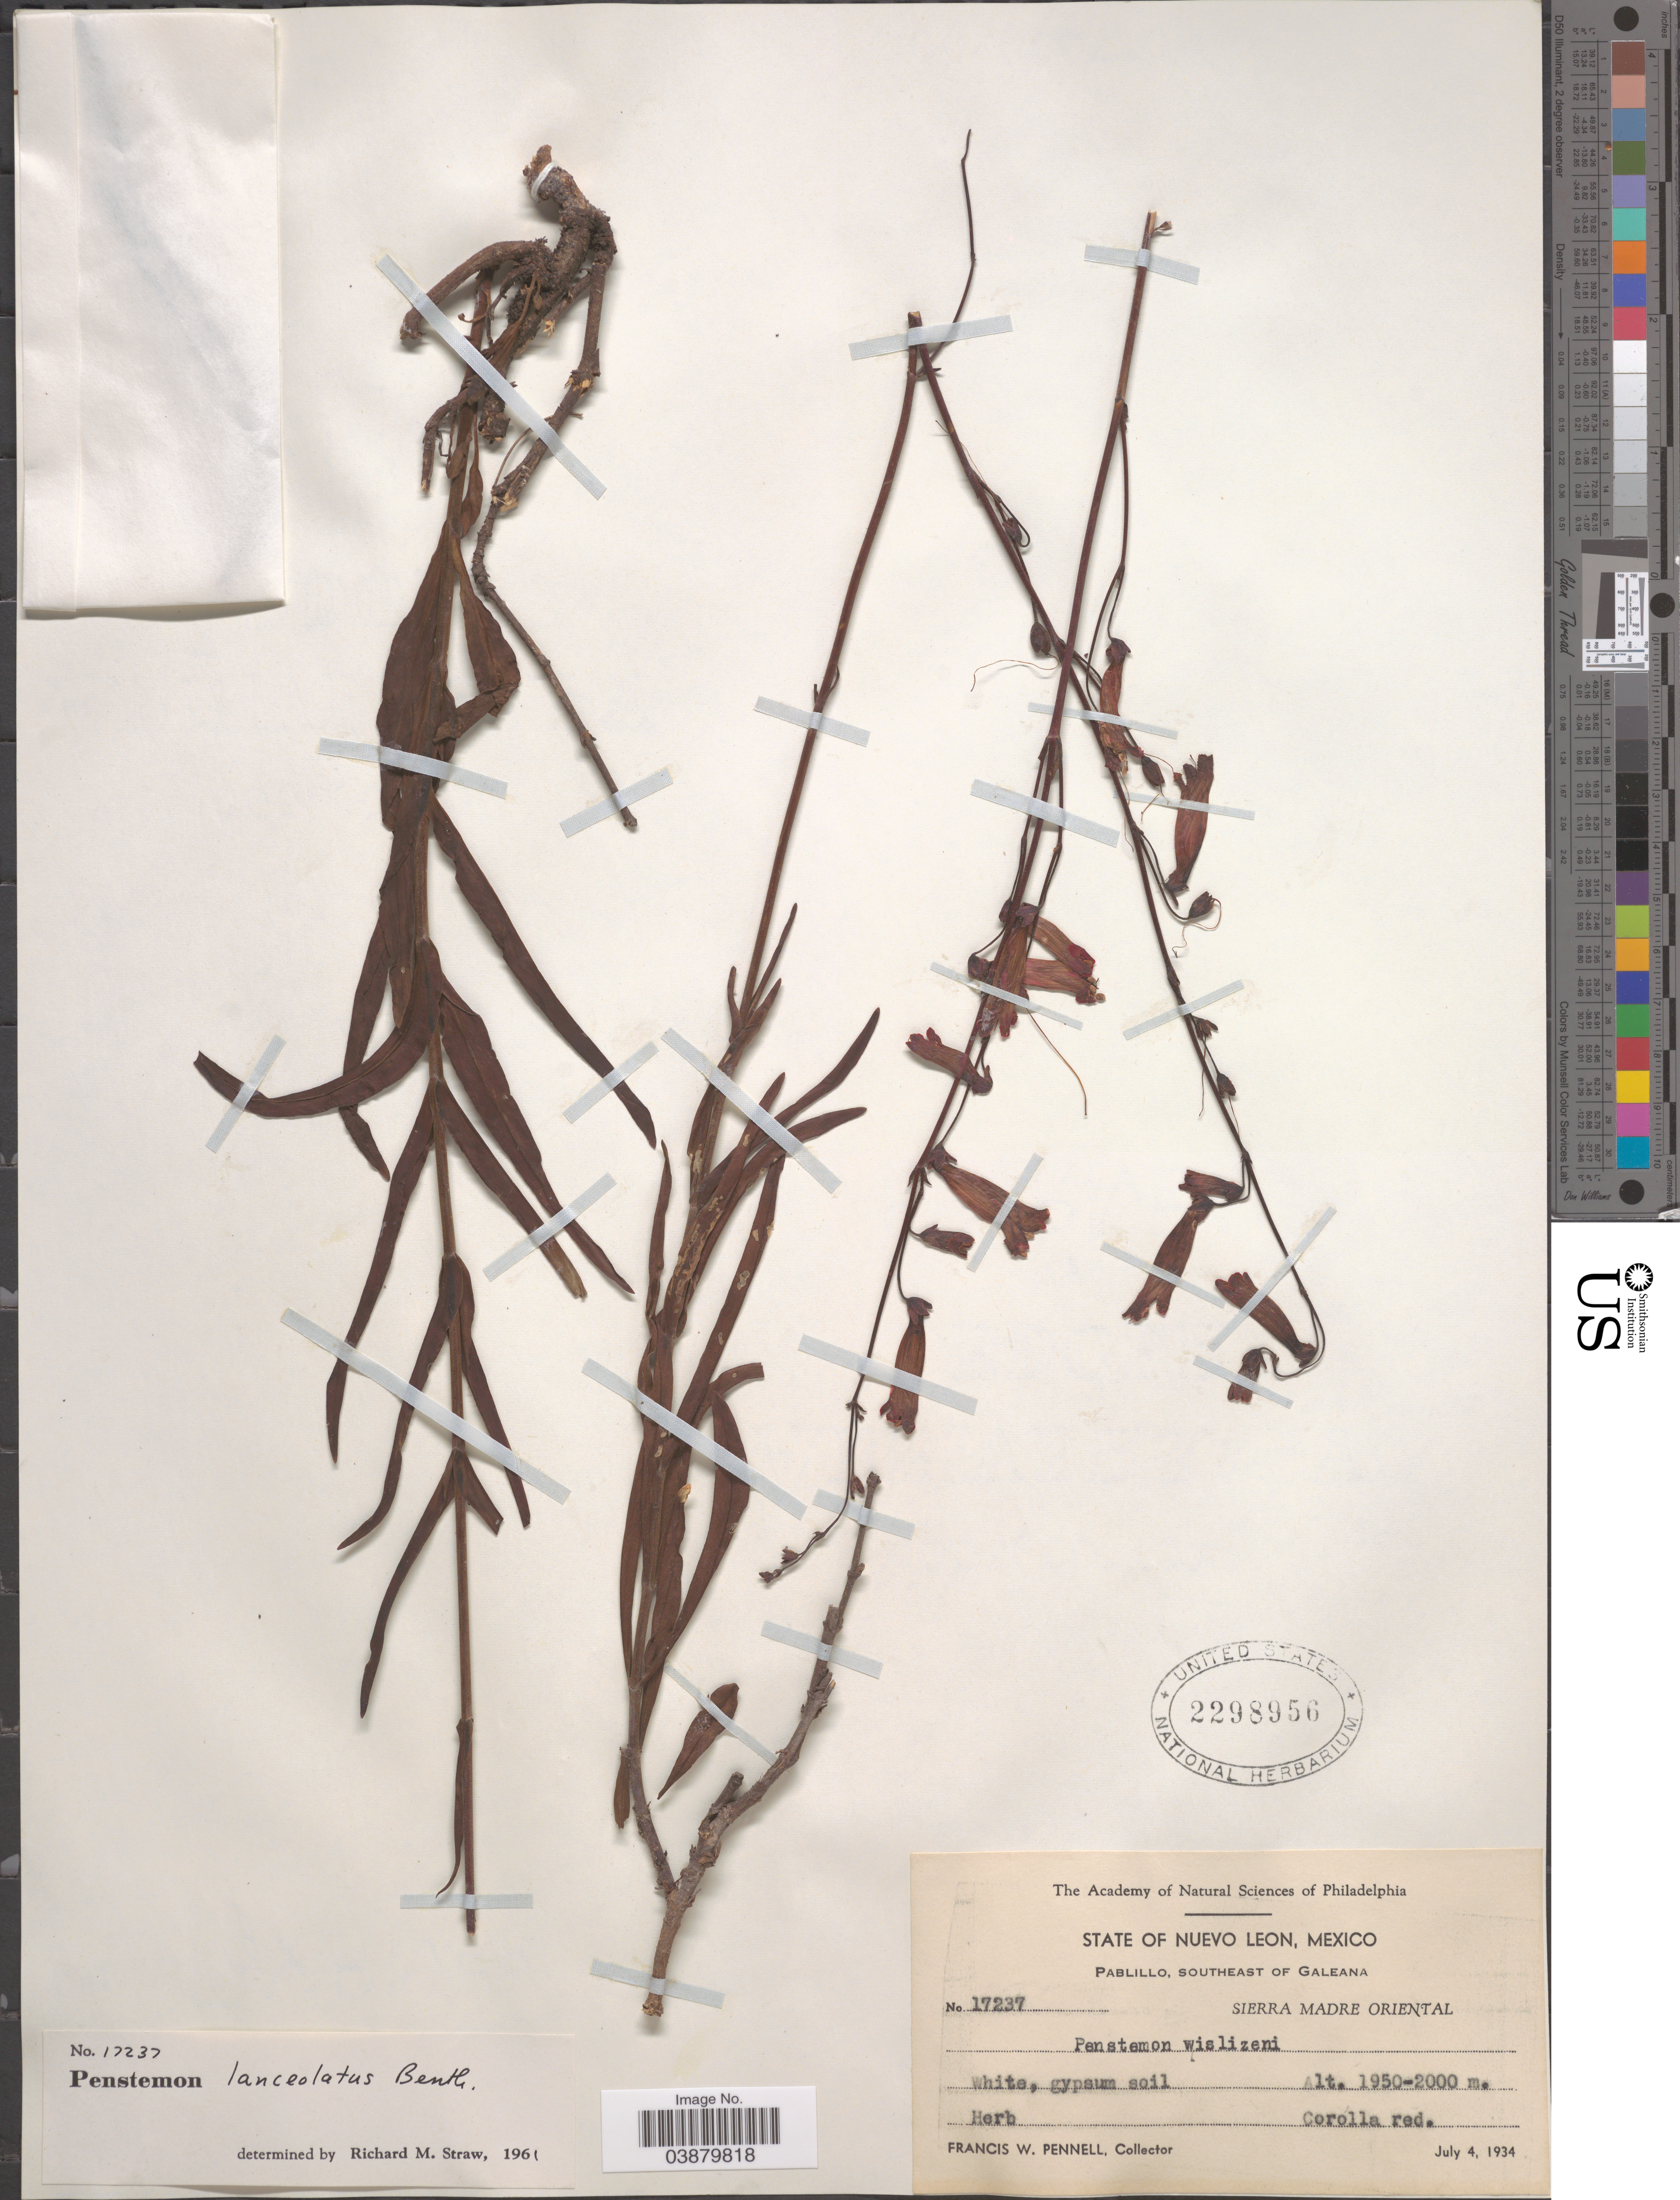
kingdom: Plantae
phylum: Tracheophyta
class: Magnoliopsida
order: Lamiales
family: Plantaginaceae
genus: Penstemon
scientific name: Penstemon lanceolatus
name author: Benth.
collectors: F. W. Pennell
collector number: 17237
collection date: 1934-07-04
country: Mexico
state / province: Nuevo León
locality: Pablillo, Southeast of Galeana. Sierra Madre Oriental.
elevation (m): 1950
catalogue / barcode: US 2298956